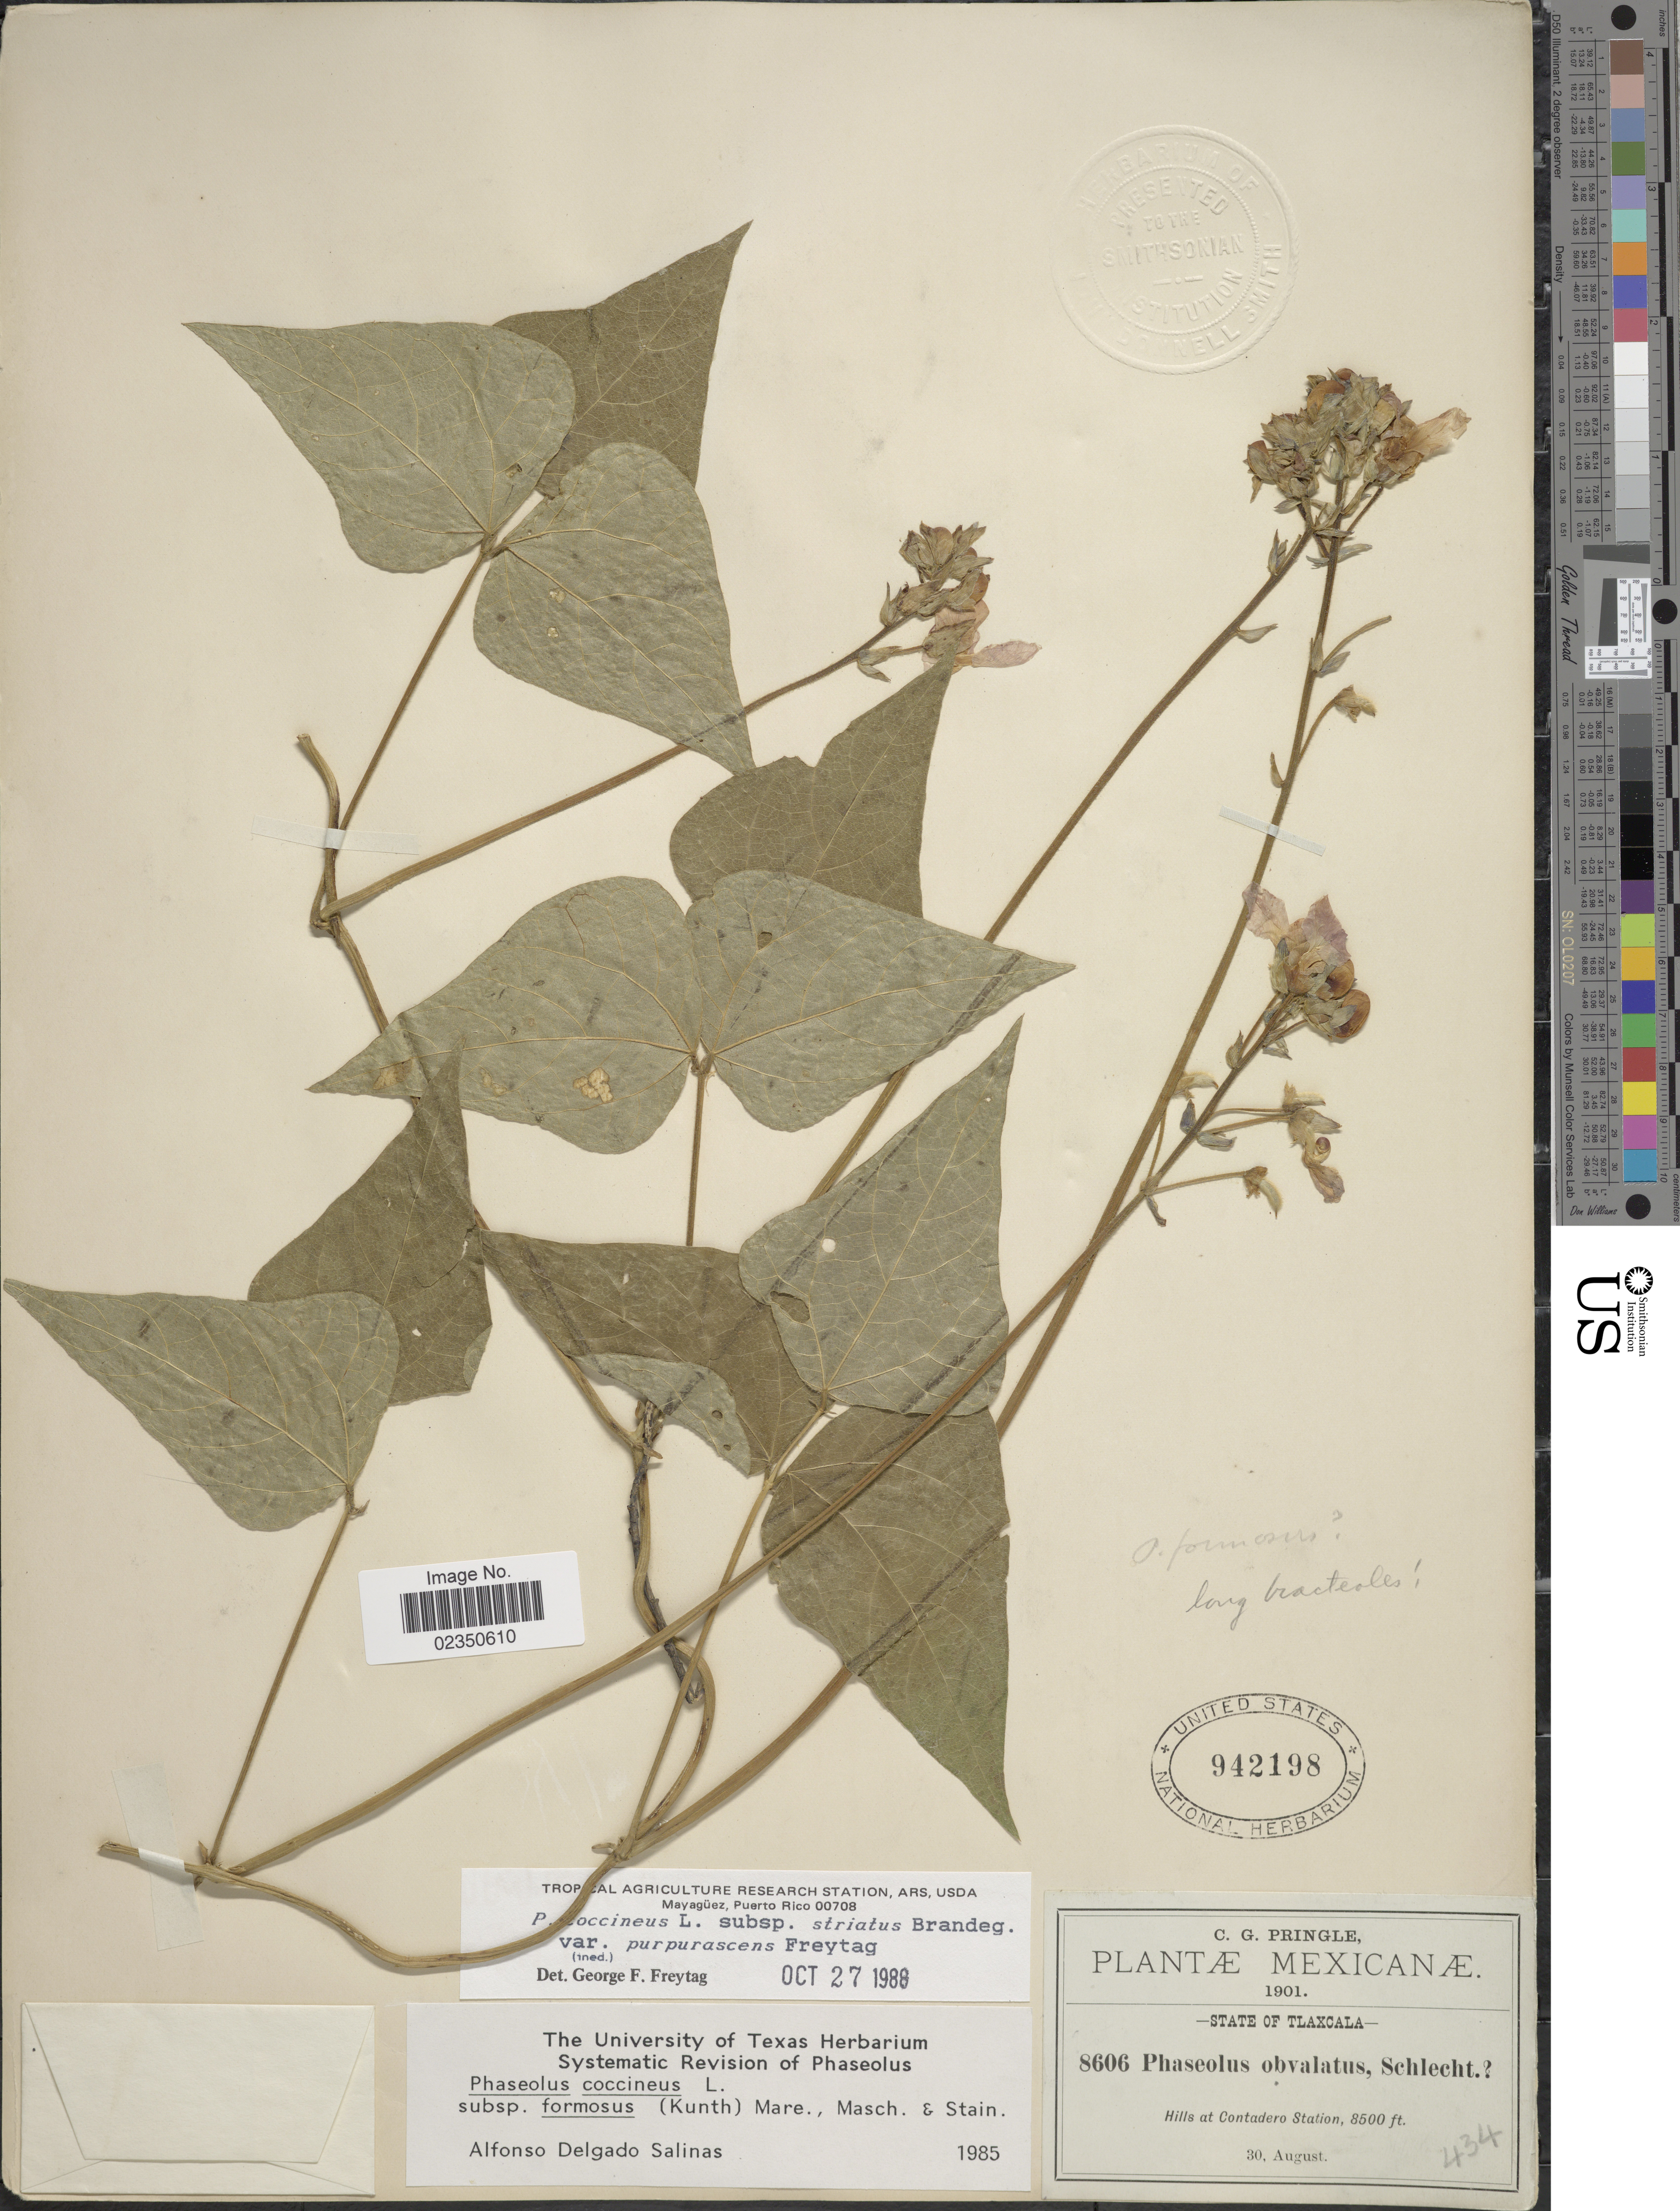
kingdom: Plantae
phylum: Tracheophyta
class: Magnoliopsida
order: Fabales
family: Fabaceae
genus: Phaseolus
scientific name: Phaseolus coccineus var. purpurascens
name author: Freytag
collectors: C. G. Pringle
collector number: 8606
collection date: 1901-08-30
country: Mexico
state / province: Tlaxcala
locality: Hills at Contadero Station.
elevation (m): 2591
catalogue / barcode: US 942198